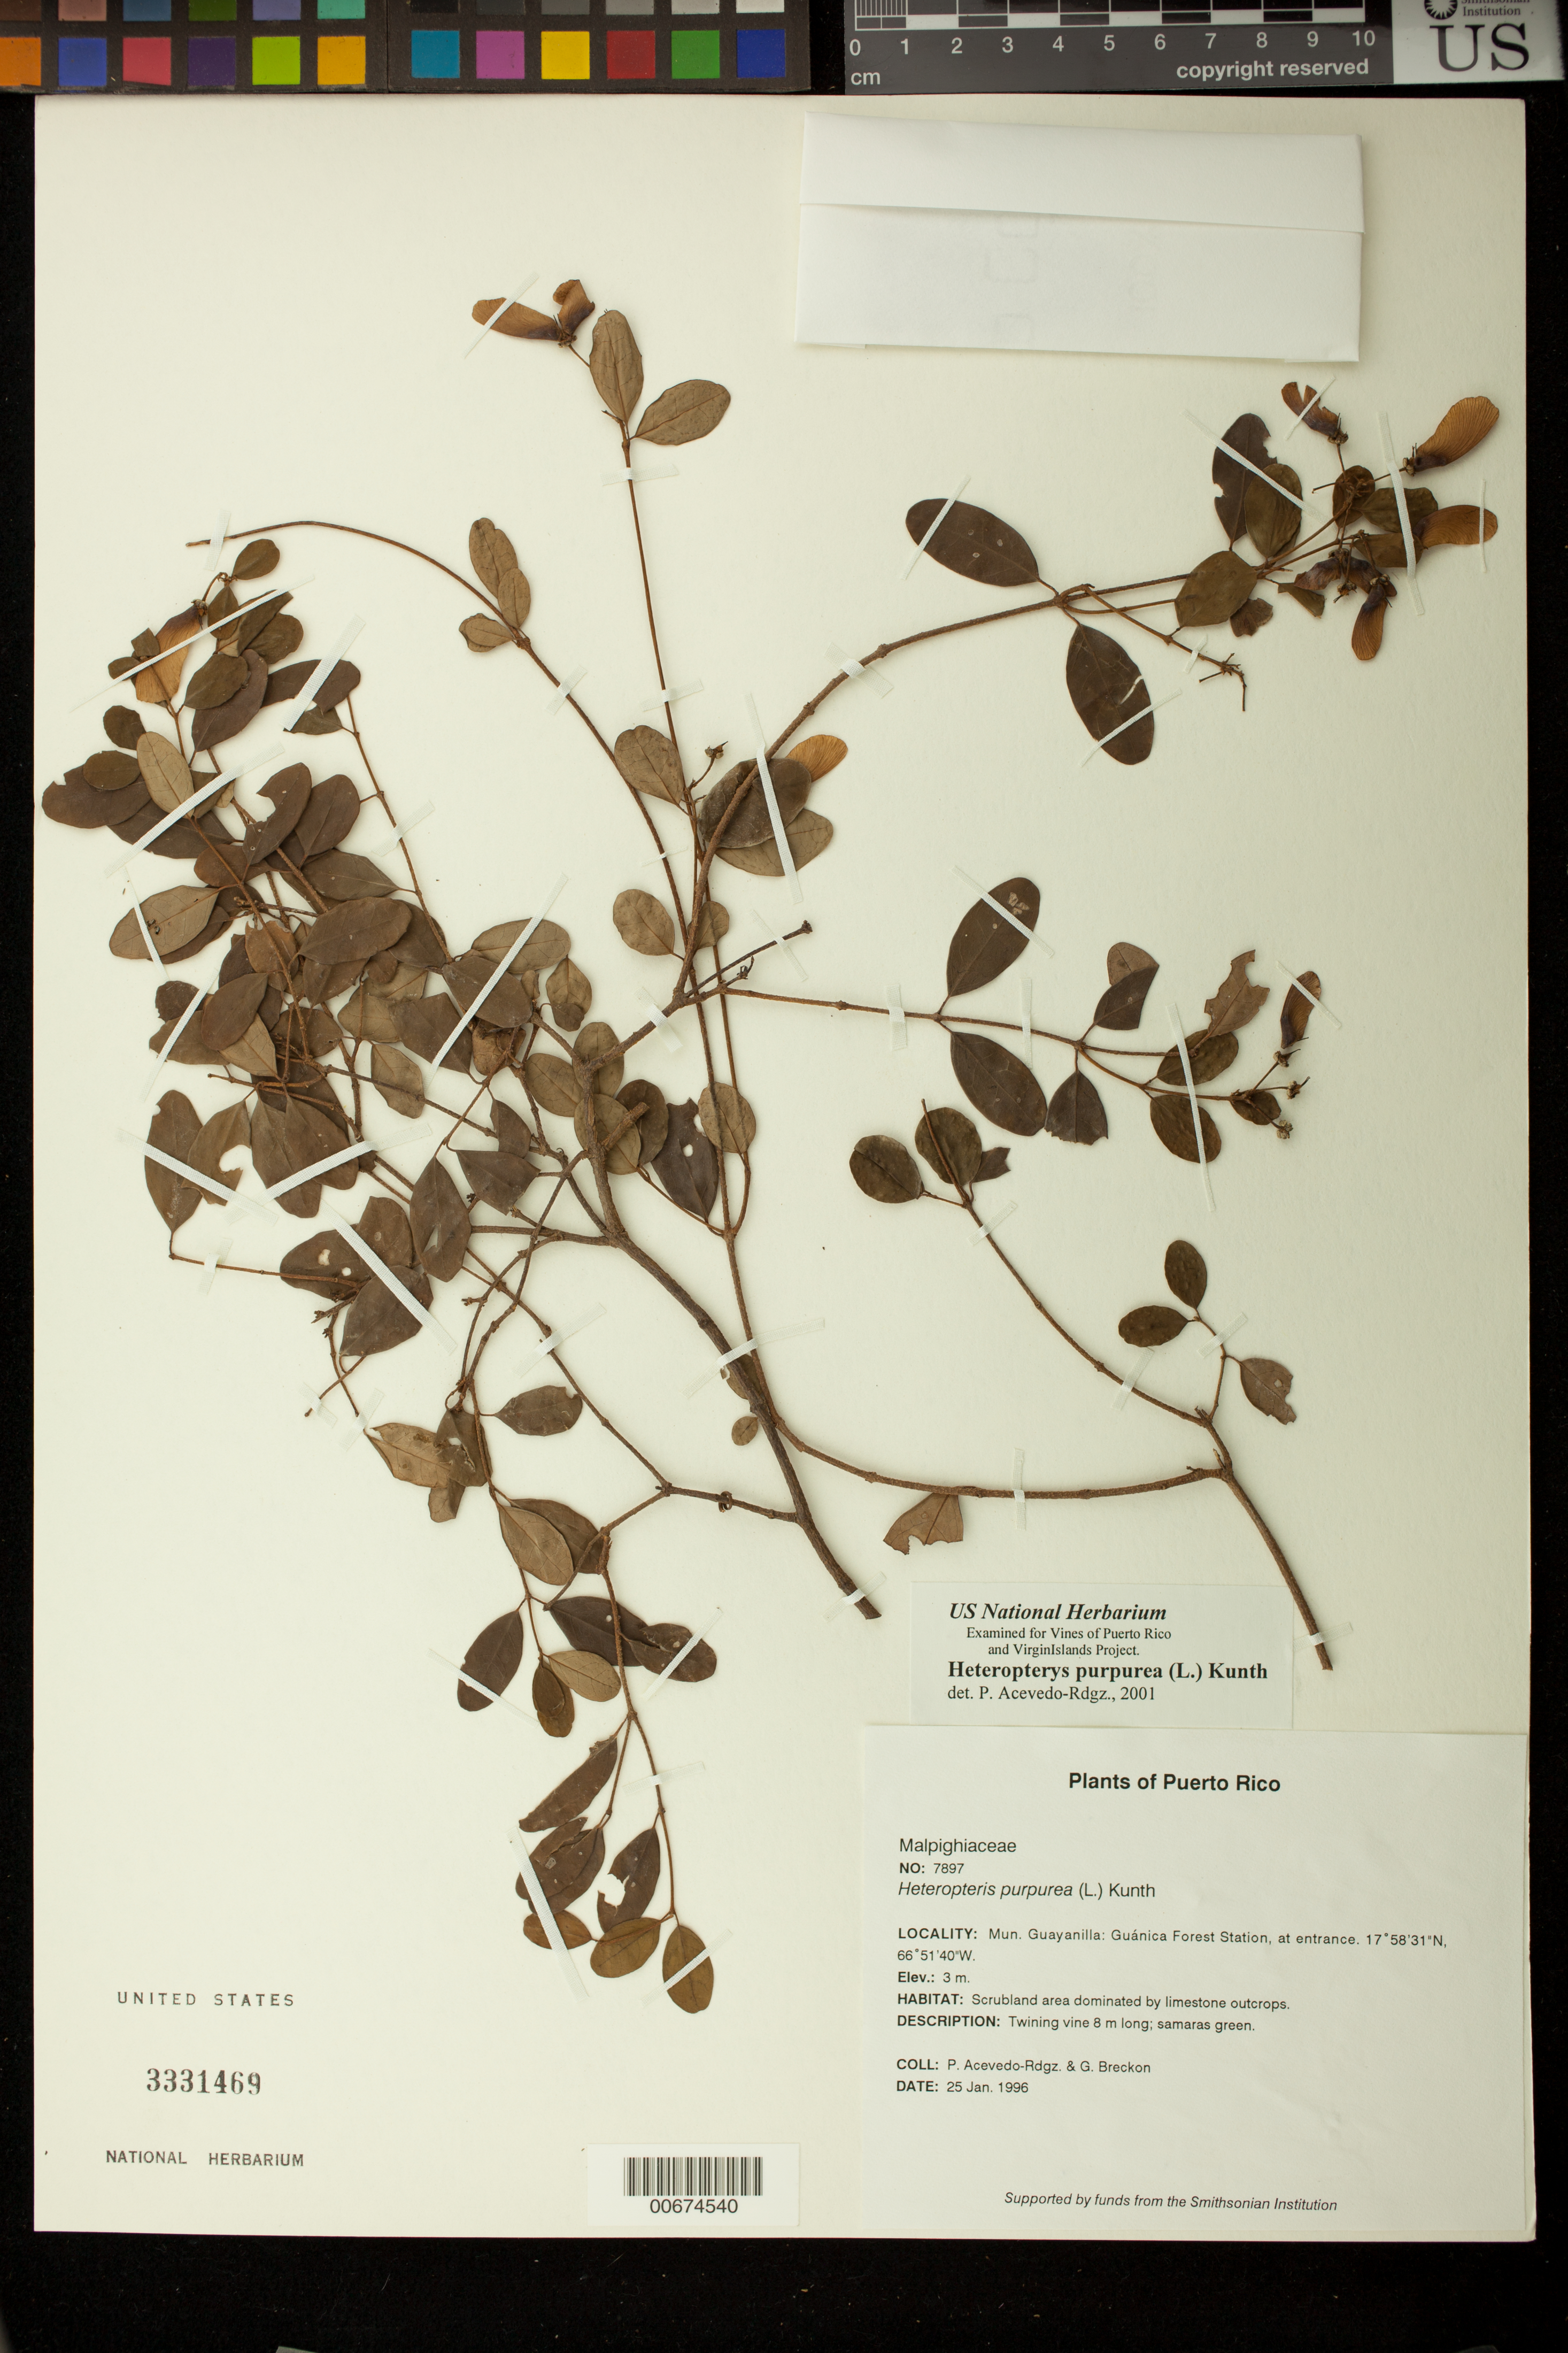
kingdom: Plantae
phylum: Tracheophyta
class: Magnoliopsida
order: Malpighiales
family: Malpighiaceae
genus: Heteropterys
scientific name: Heteropterys purpurea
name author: (L.) Kunth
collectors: P. Acevedo-Rodr. & G. J. Breckon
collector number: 7897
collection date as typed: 25 Jan 1996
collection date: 1996-01-25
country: Puerto Rico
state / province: Guánica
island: Puerto Rico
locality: Guánica; Guánica Forest in front of Ranger Station.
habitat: Scrubland area dominated by limestone outcrops.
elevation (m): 3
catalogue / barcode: US 3331469